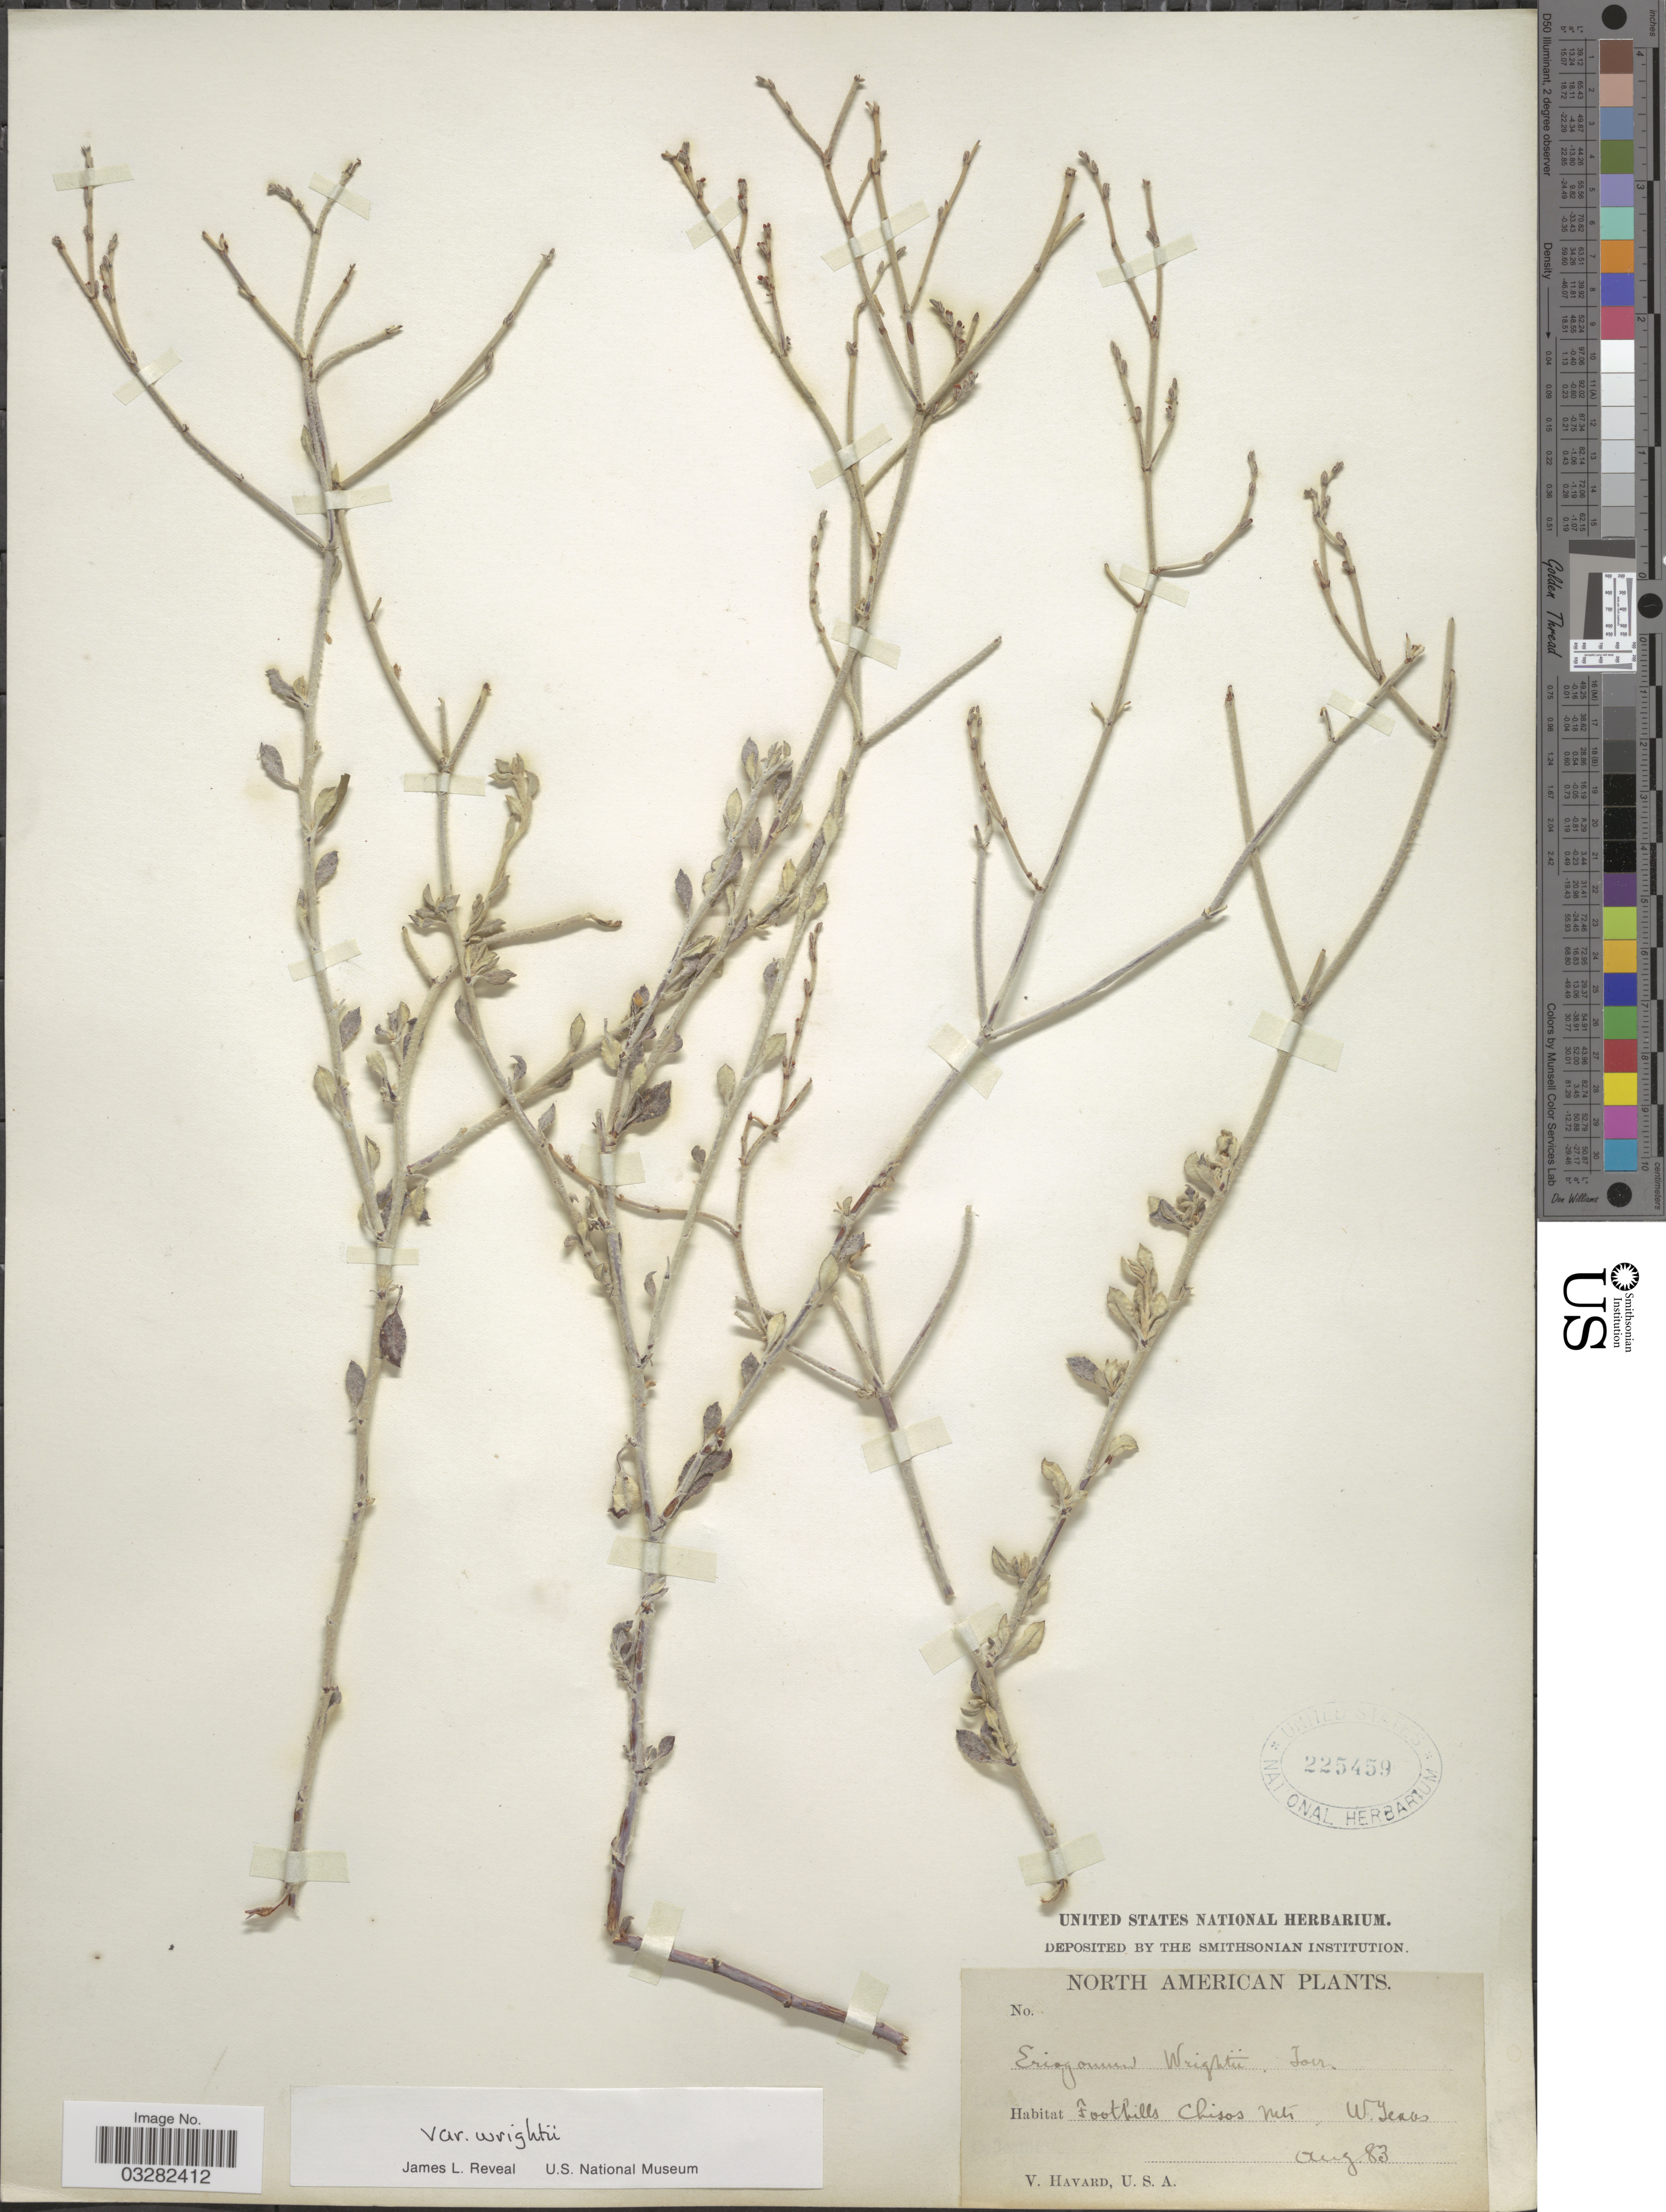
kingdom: Plantae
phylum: Tracheophyta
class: Magnoliopsida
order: Caryophyllales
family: Polygonaceae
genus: Eriogonum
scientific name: Eriogonum wrightii var. wrightii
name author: Torr. ex Benth.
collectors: V. Havard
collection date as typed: Transcribed d/m/y: /8/83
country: United States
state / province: Texas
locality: Foothills Chisos Mts., W. Texas.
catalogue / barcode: US 225459